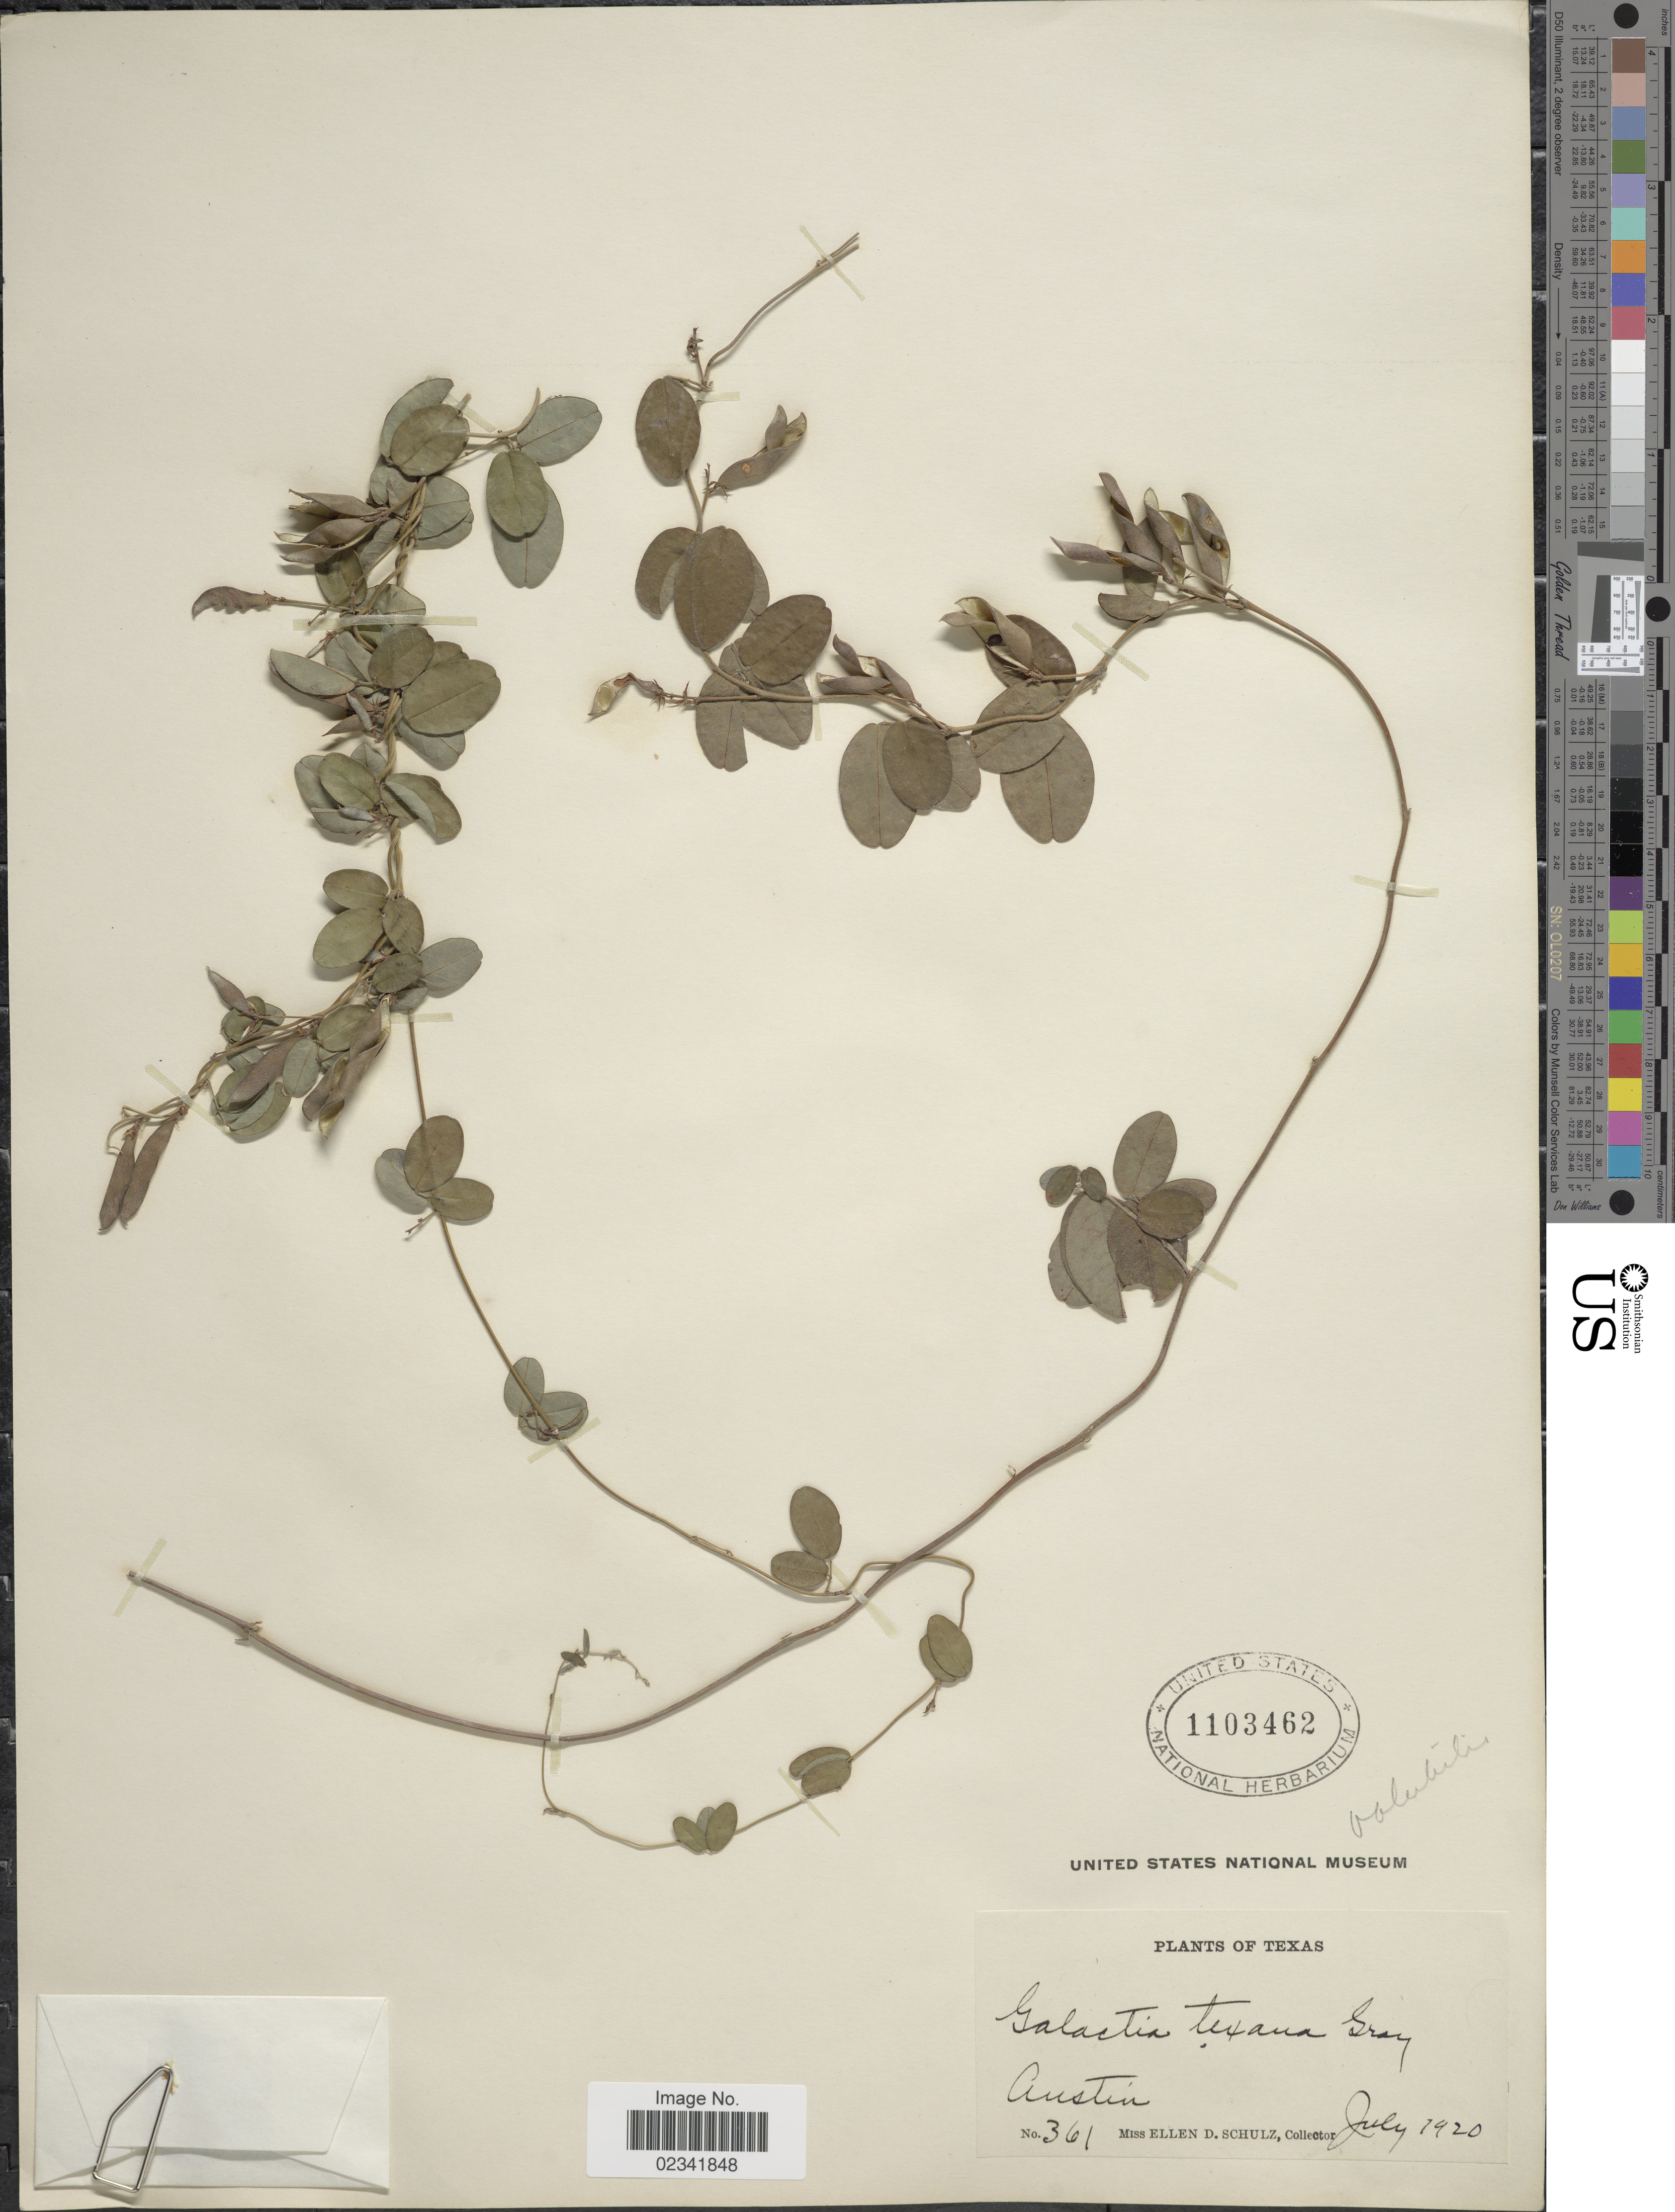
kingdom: Plantae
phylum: Tracheophyta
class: Magnoliopsida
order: Fabales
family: Fabaceae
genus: Galactia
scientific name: Galactia volubilis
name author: (L.) Britton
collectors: E. D. Schulz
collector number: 361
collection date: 1920-07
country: United States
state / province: Texas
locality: Austin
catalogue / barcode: US 1103462